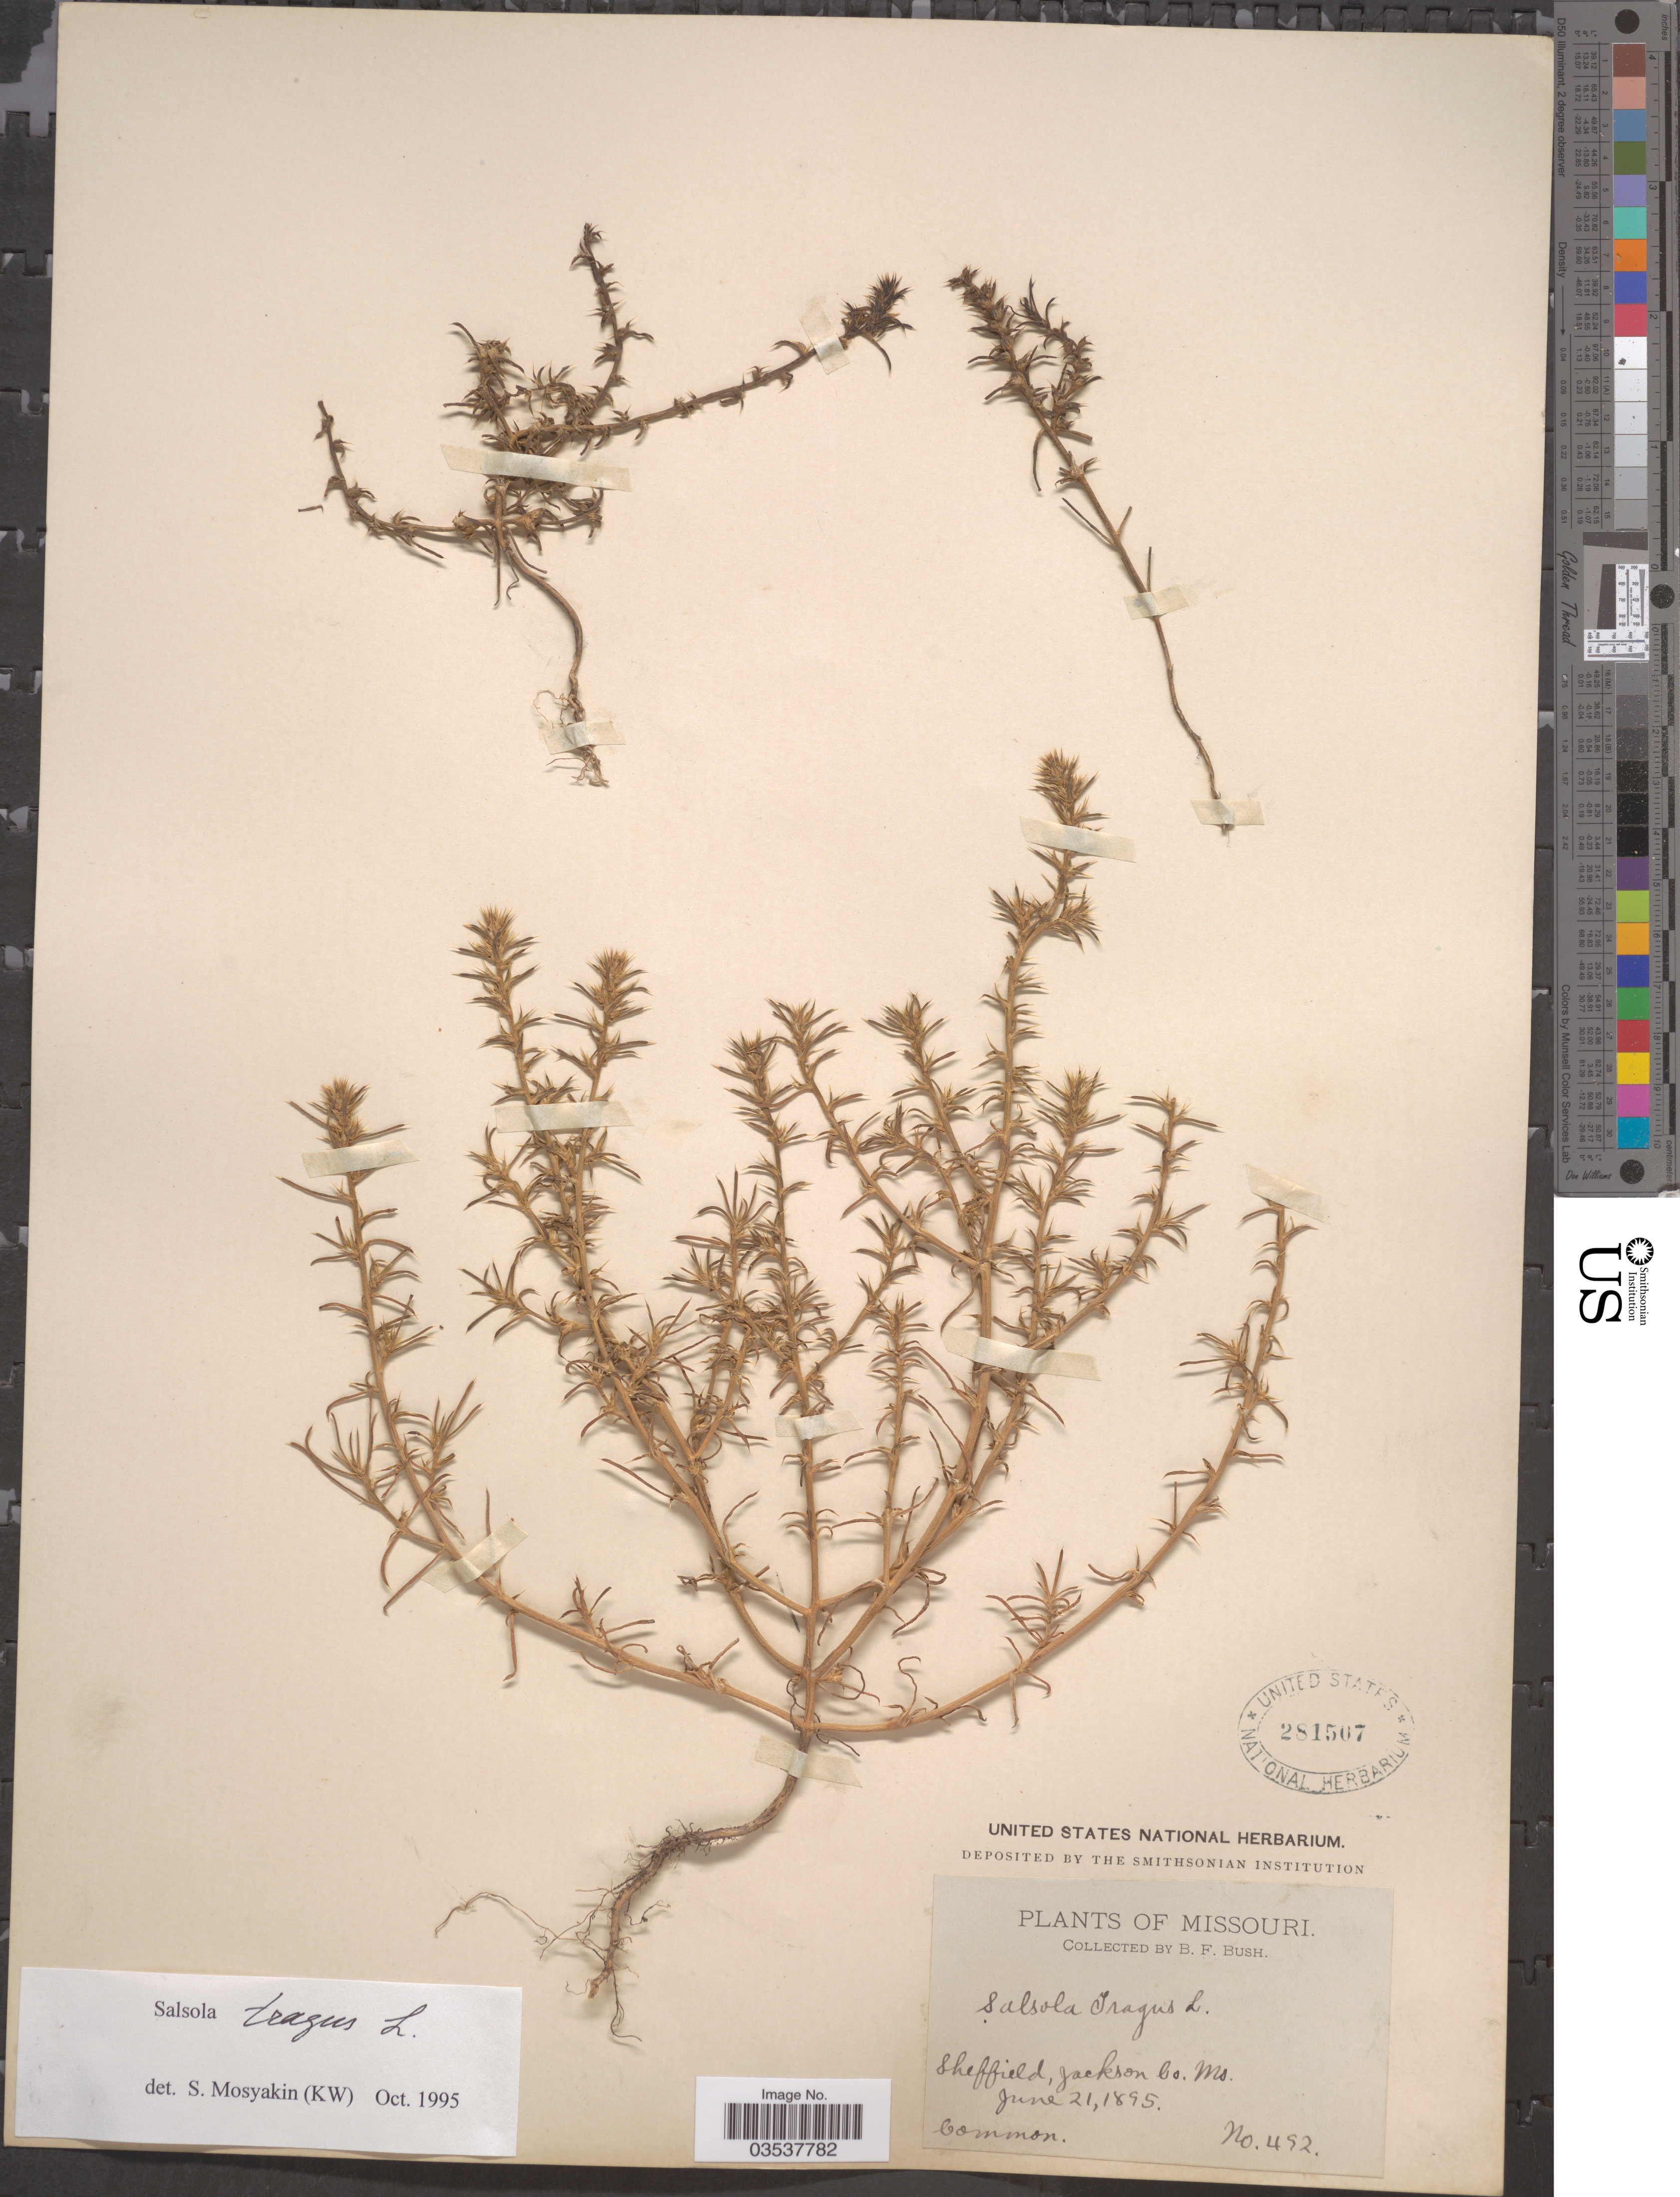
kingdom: Plantae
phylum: Tracheophyta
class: Magnoliopsida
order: Caryophyllales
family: Amaranthaceae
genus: Salsola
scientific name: Salsola pestifer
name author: A. Nelson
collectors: B. F. Bush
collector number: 492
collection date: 1895-06-21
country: United States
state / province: Missouri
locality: Sheffield, Jackson Co.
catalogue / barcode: US 281507